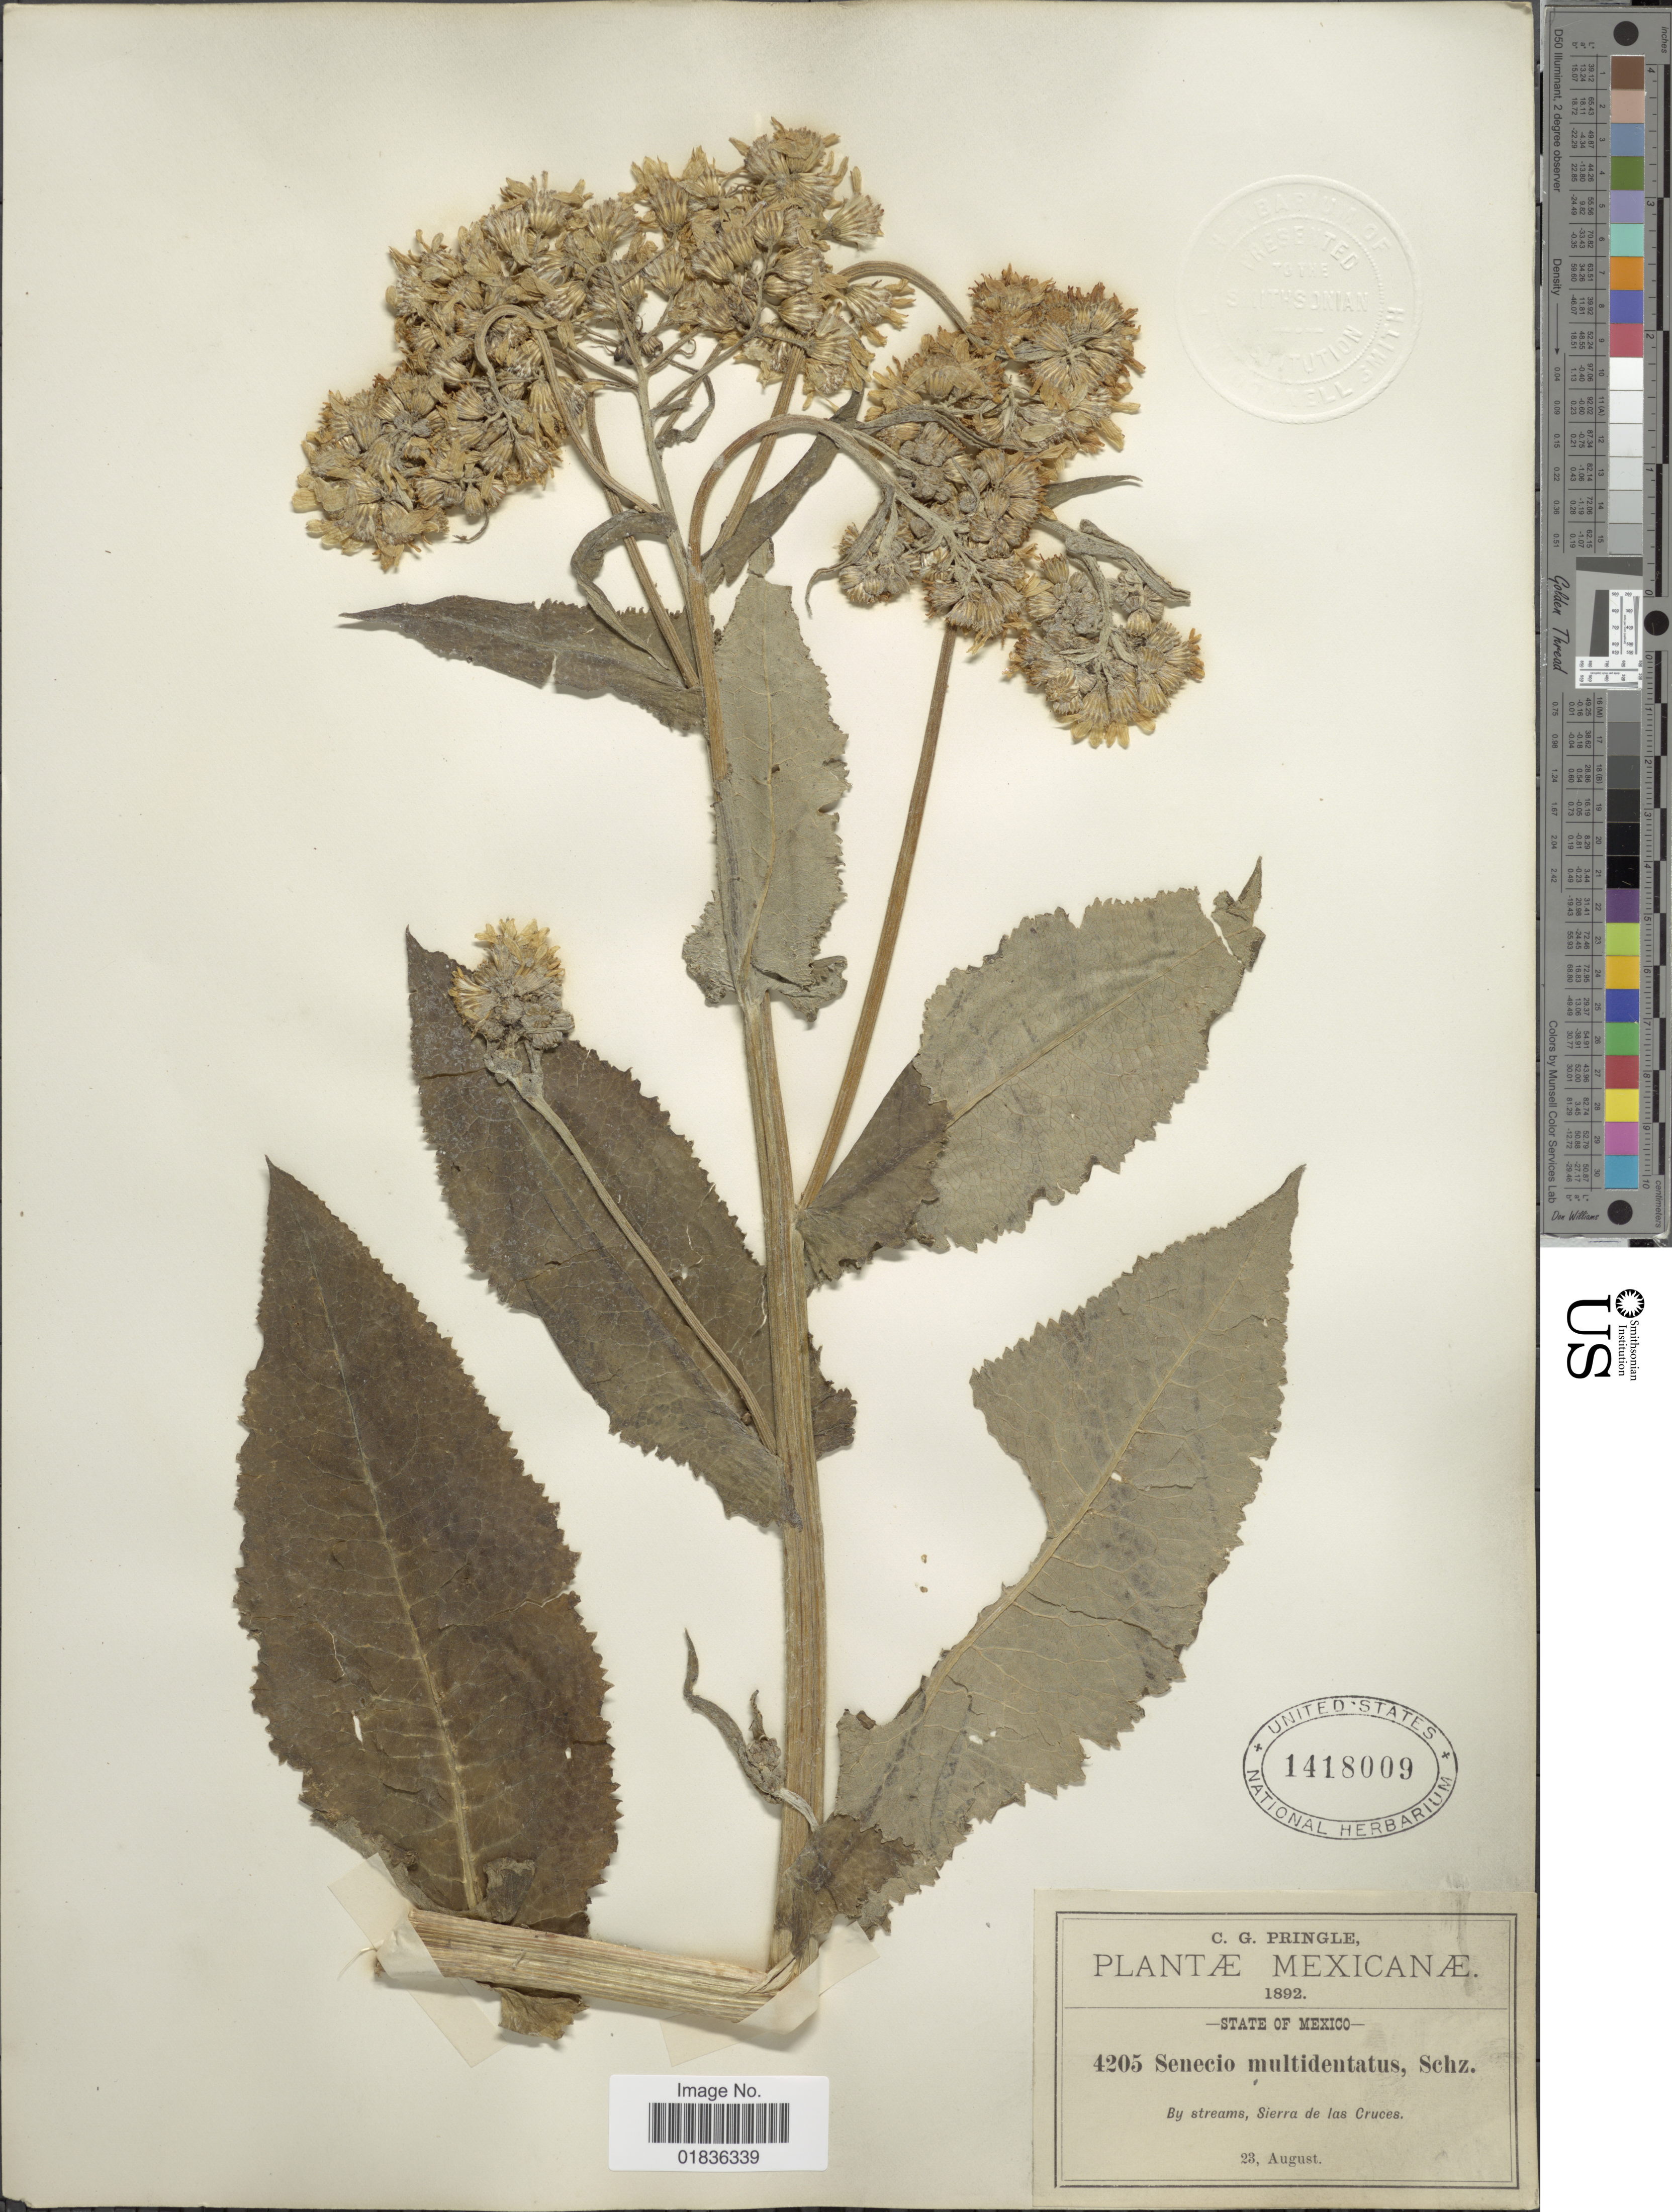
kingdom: Plantae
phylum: Tracheophyta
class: Magnoliopsida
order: Asterales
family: Asteraceae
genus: Senecio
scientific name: Senecio multidentatus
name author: Sch. Bip. ex Hemsl.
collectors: C. G. Pringle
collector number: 4205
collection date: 1892-08-23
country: Mexico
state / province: México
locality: By streams, Sierra de las Cruces.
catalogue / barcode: US 1418009